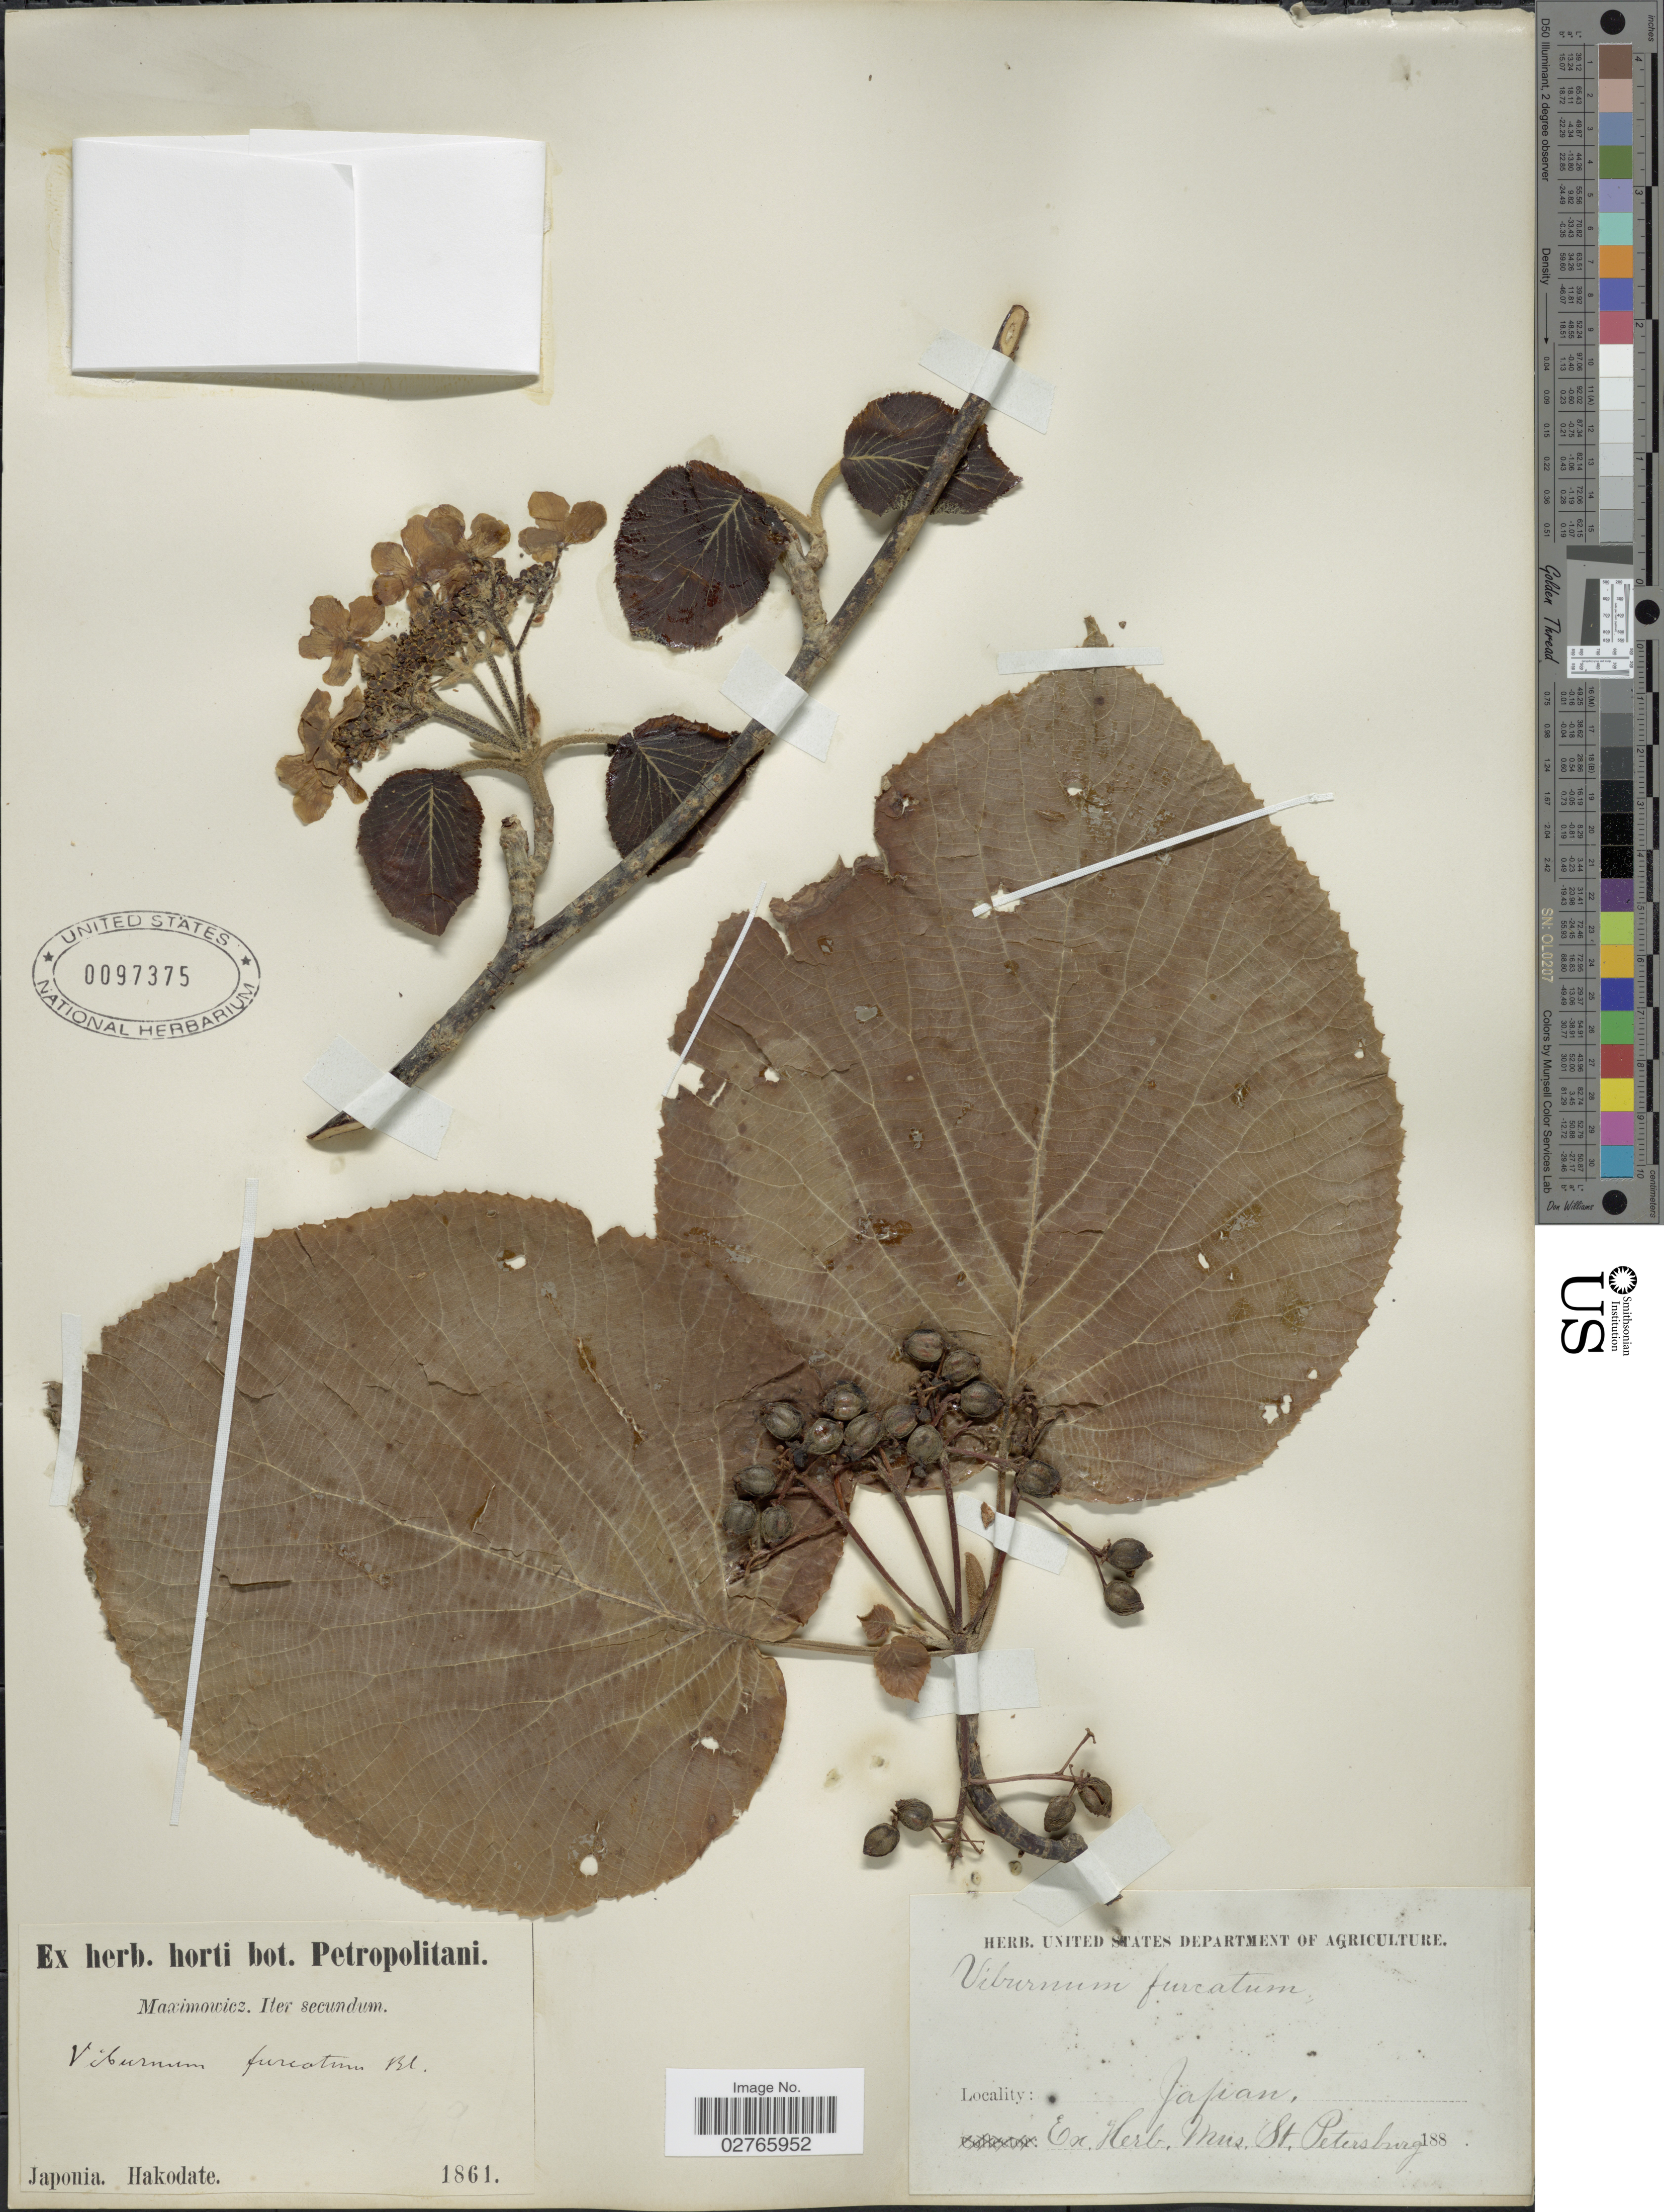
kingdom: Plantae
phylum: Tracheophyta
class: Magnoliopsida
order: Dipsacales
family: Viburnaceae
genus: Viburnum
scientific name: Viburnum furcatum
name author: Blume ex Maxim.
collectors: Maximowicz, --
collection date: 1861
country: Japan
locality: Japonia. Hakodate.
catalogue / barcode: US 97375